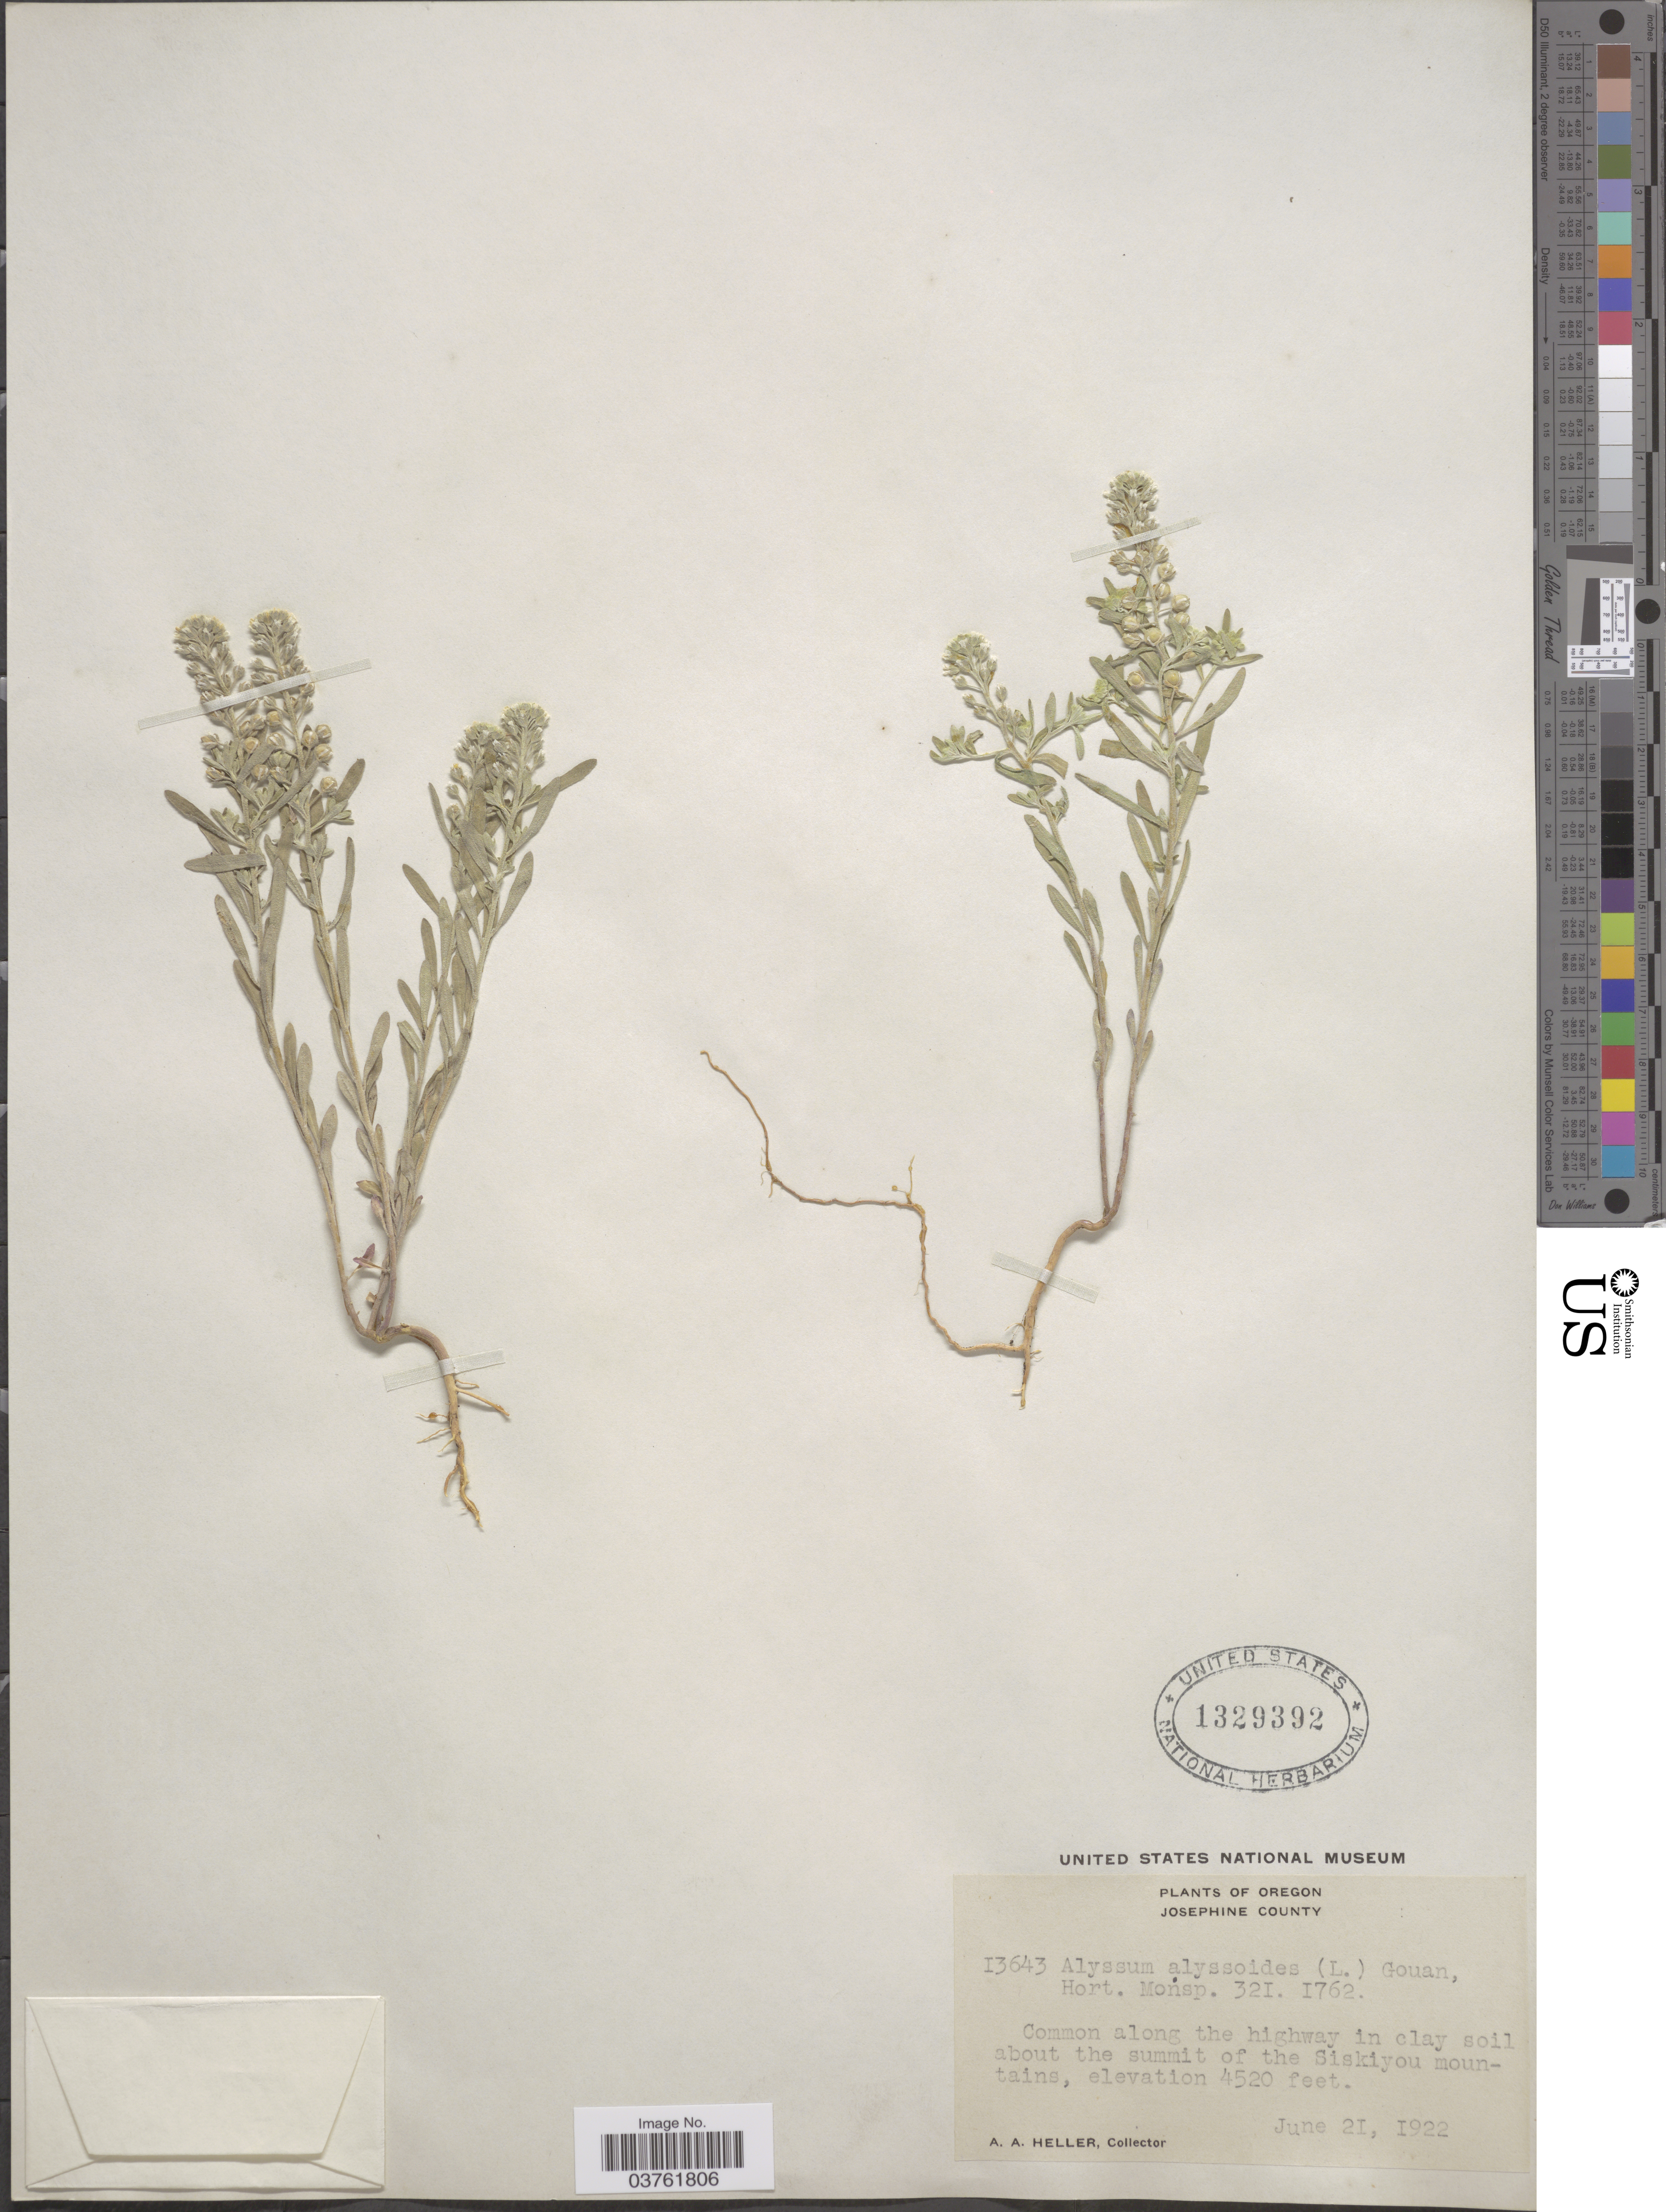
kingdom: Plantae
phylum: Tracheophyta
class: Magnoliopsida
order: Brassicales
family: Brassicaceae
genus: Alyssum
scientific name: Alyssum alyssoides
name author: (L.) L.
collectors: A. A. Heller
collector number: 13643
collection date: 1922-06-21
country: United States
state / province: Oregon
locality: Josephine County. Common along the highway in clay soil about the summit of the Siskiyou mountains.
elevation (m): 1378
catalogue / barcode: US 1329392